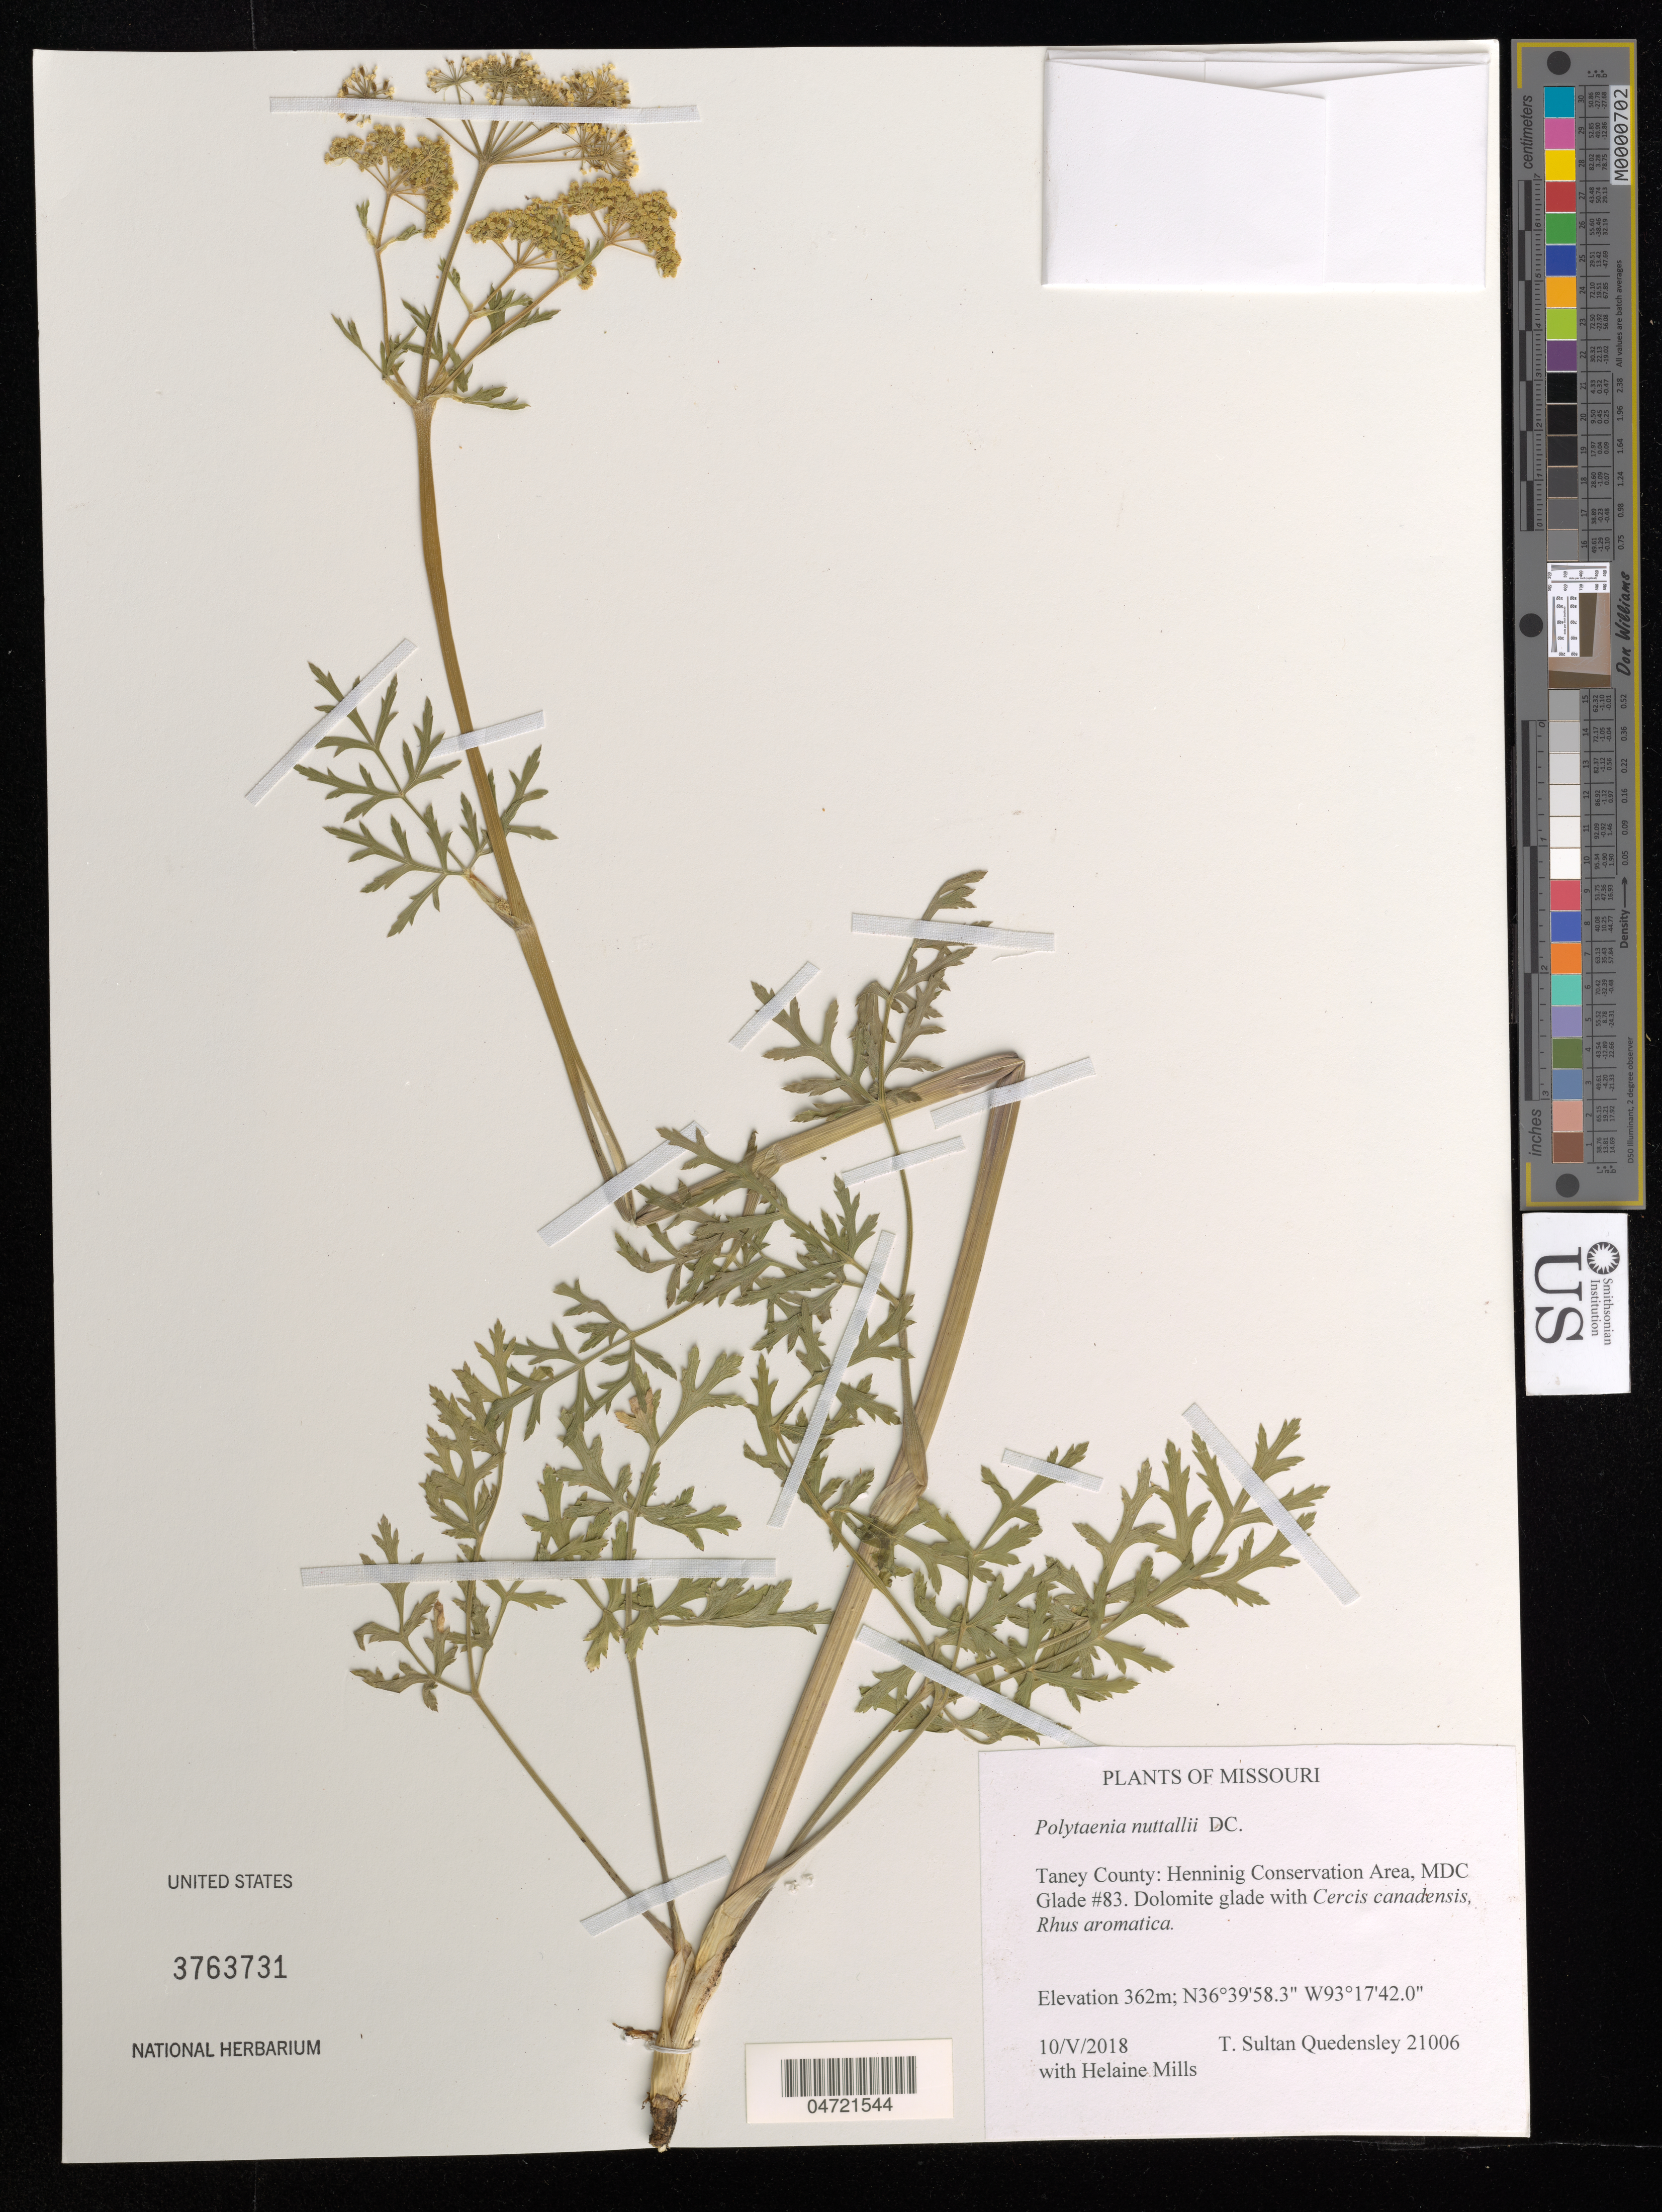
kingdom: Plantae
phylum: Tracheophyta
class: Magnoliopsida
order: Apiales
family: Apiaceae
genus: Polytaenia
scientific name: Polytaenia nuttallii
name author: DC.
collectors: T. S. Quedensley & H. Mills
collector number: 21006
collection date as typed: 10 May 2018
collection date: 2018-05-10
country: United States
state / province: Missouri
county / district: Taney County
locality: Henninig Conservation Area, MDC Glade #83.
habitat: Dolomite glade.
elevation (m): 362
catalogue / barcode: US 3763731